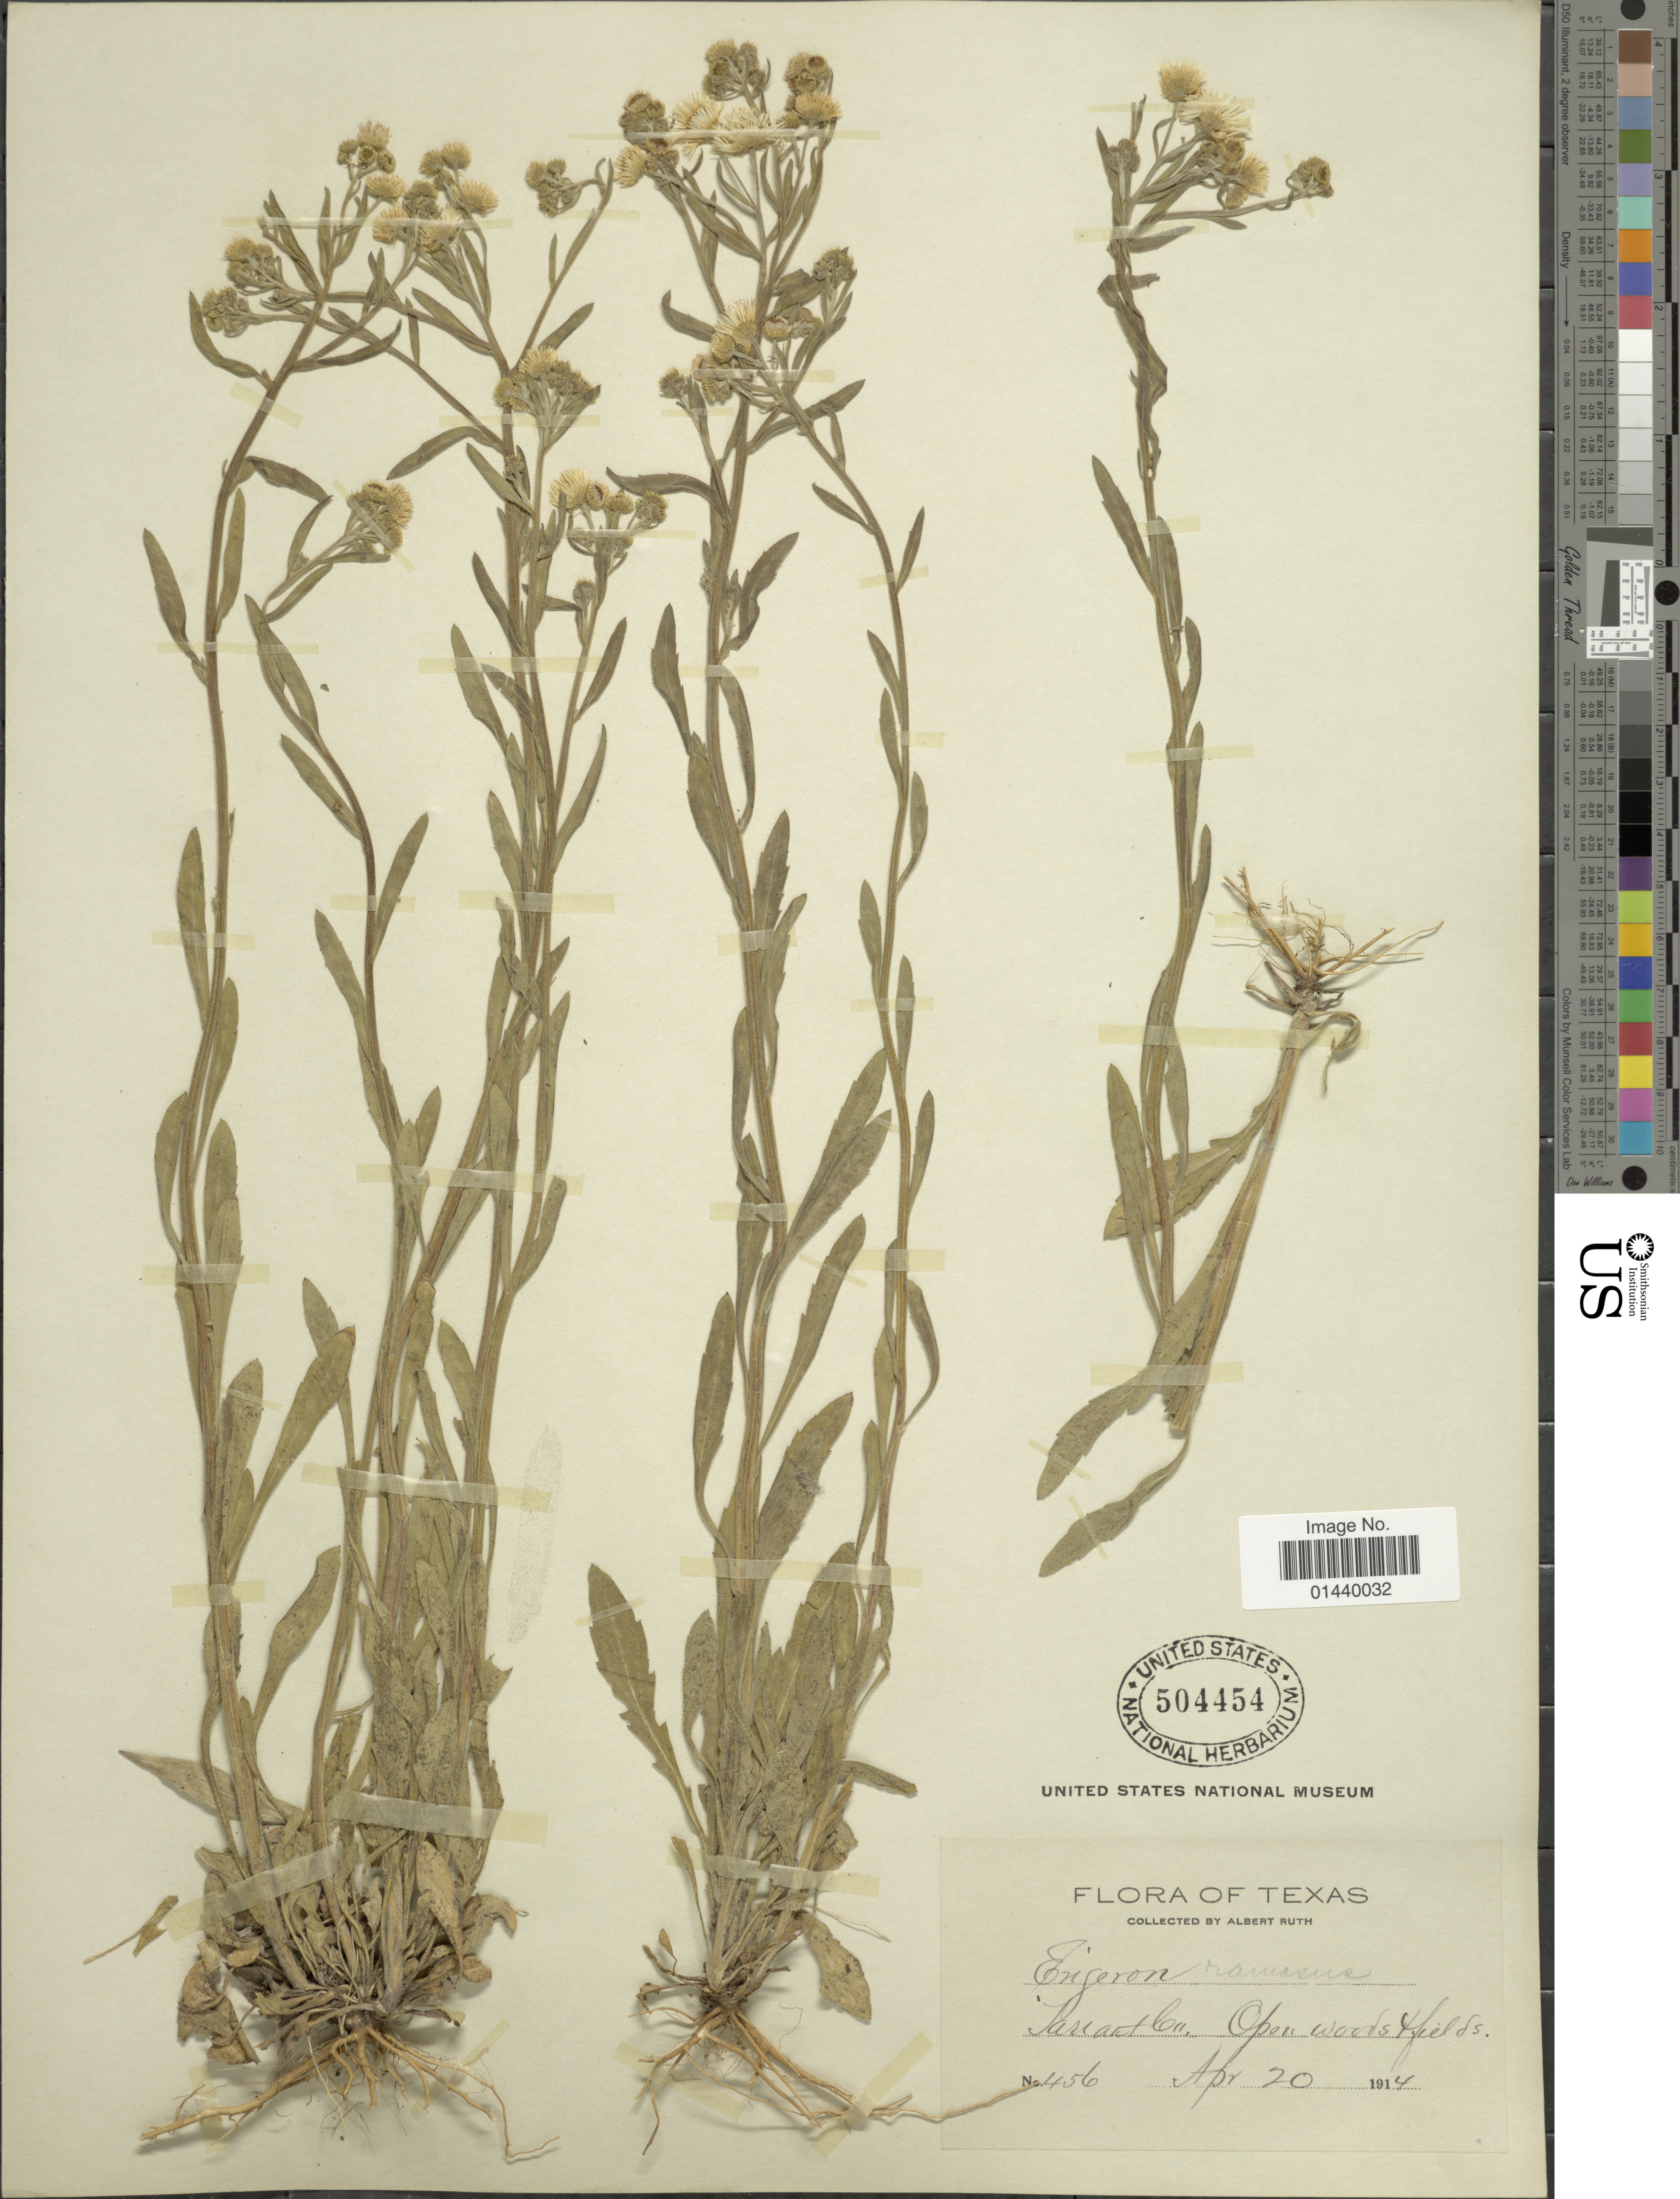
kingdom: Plantae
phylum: Tracheophyta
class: Magnoliopsida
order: Asterales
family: Asteraceae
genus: Erigeron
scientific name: Erigeron strigosus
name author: Muhl. ex Willd.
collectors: A. Ruth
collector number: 456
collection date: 1914-04-20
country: United States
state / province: Texas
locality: Tarrant Co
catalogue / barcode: US 504454